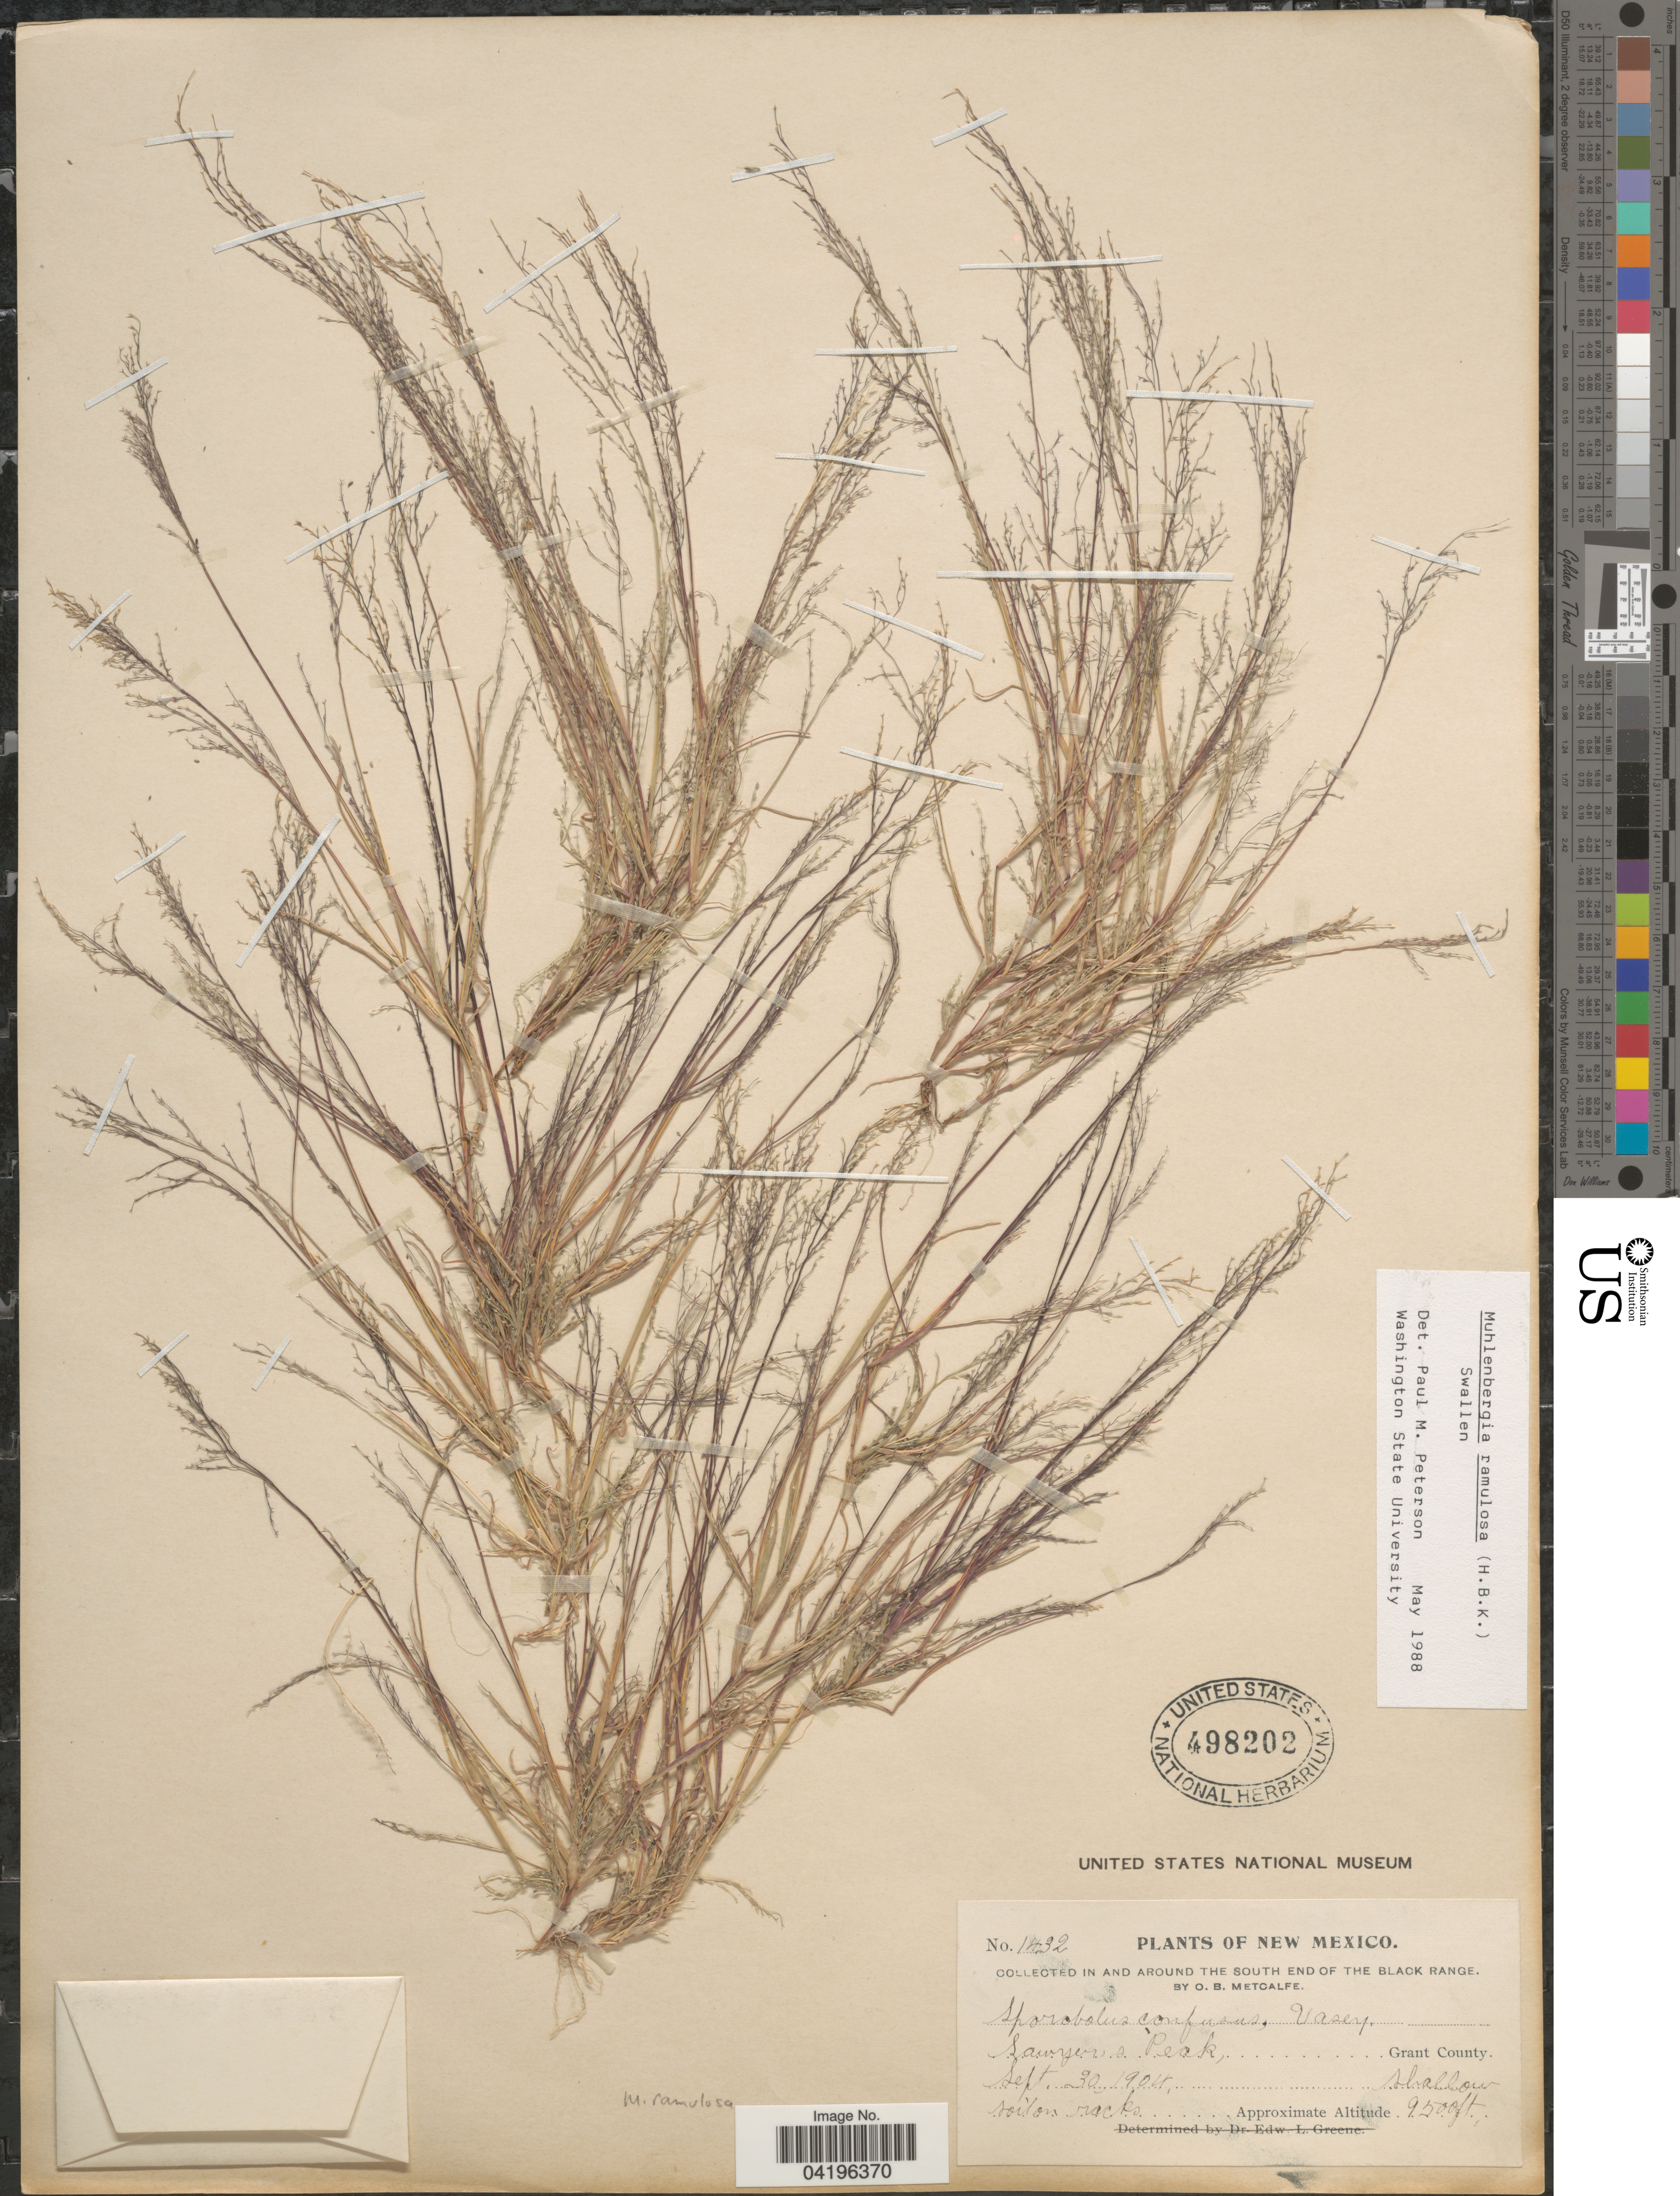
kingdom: Plantae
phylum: Tracheophyta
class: Liliopsida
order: Poales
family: Poaceae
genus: Muhlenbergia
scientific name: Muhlenbergia ramulosa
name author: (Kunth) Swallen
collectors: O. B. Metcalfe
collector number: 1432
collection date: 1904-09-30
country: United States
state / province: New Mexico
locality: In and around the south end of the Black Range. Sawyer's Peak, Grant County.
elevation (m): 2896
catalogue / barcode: US 498202